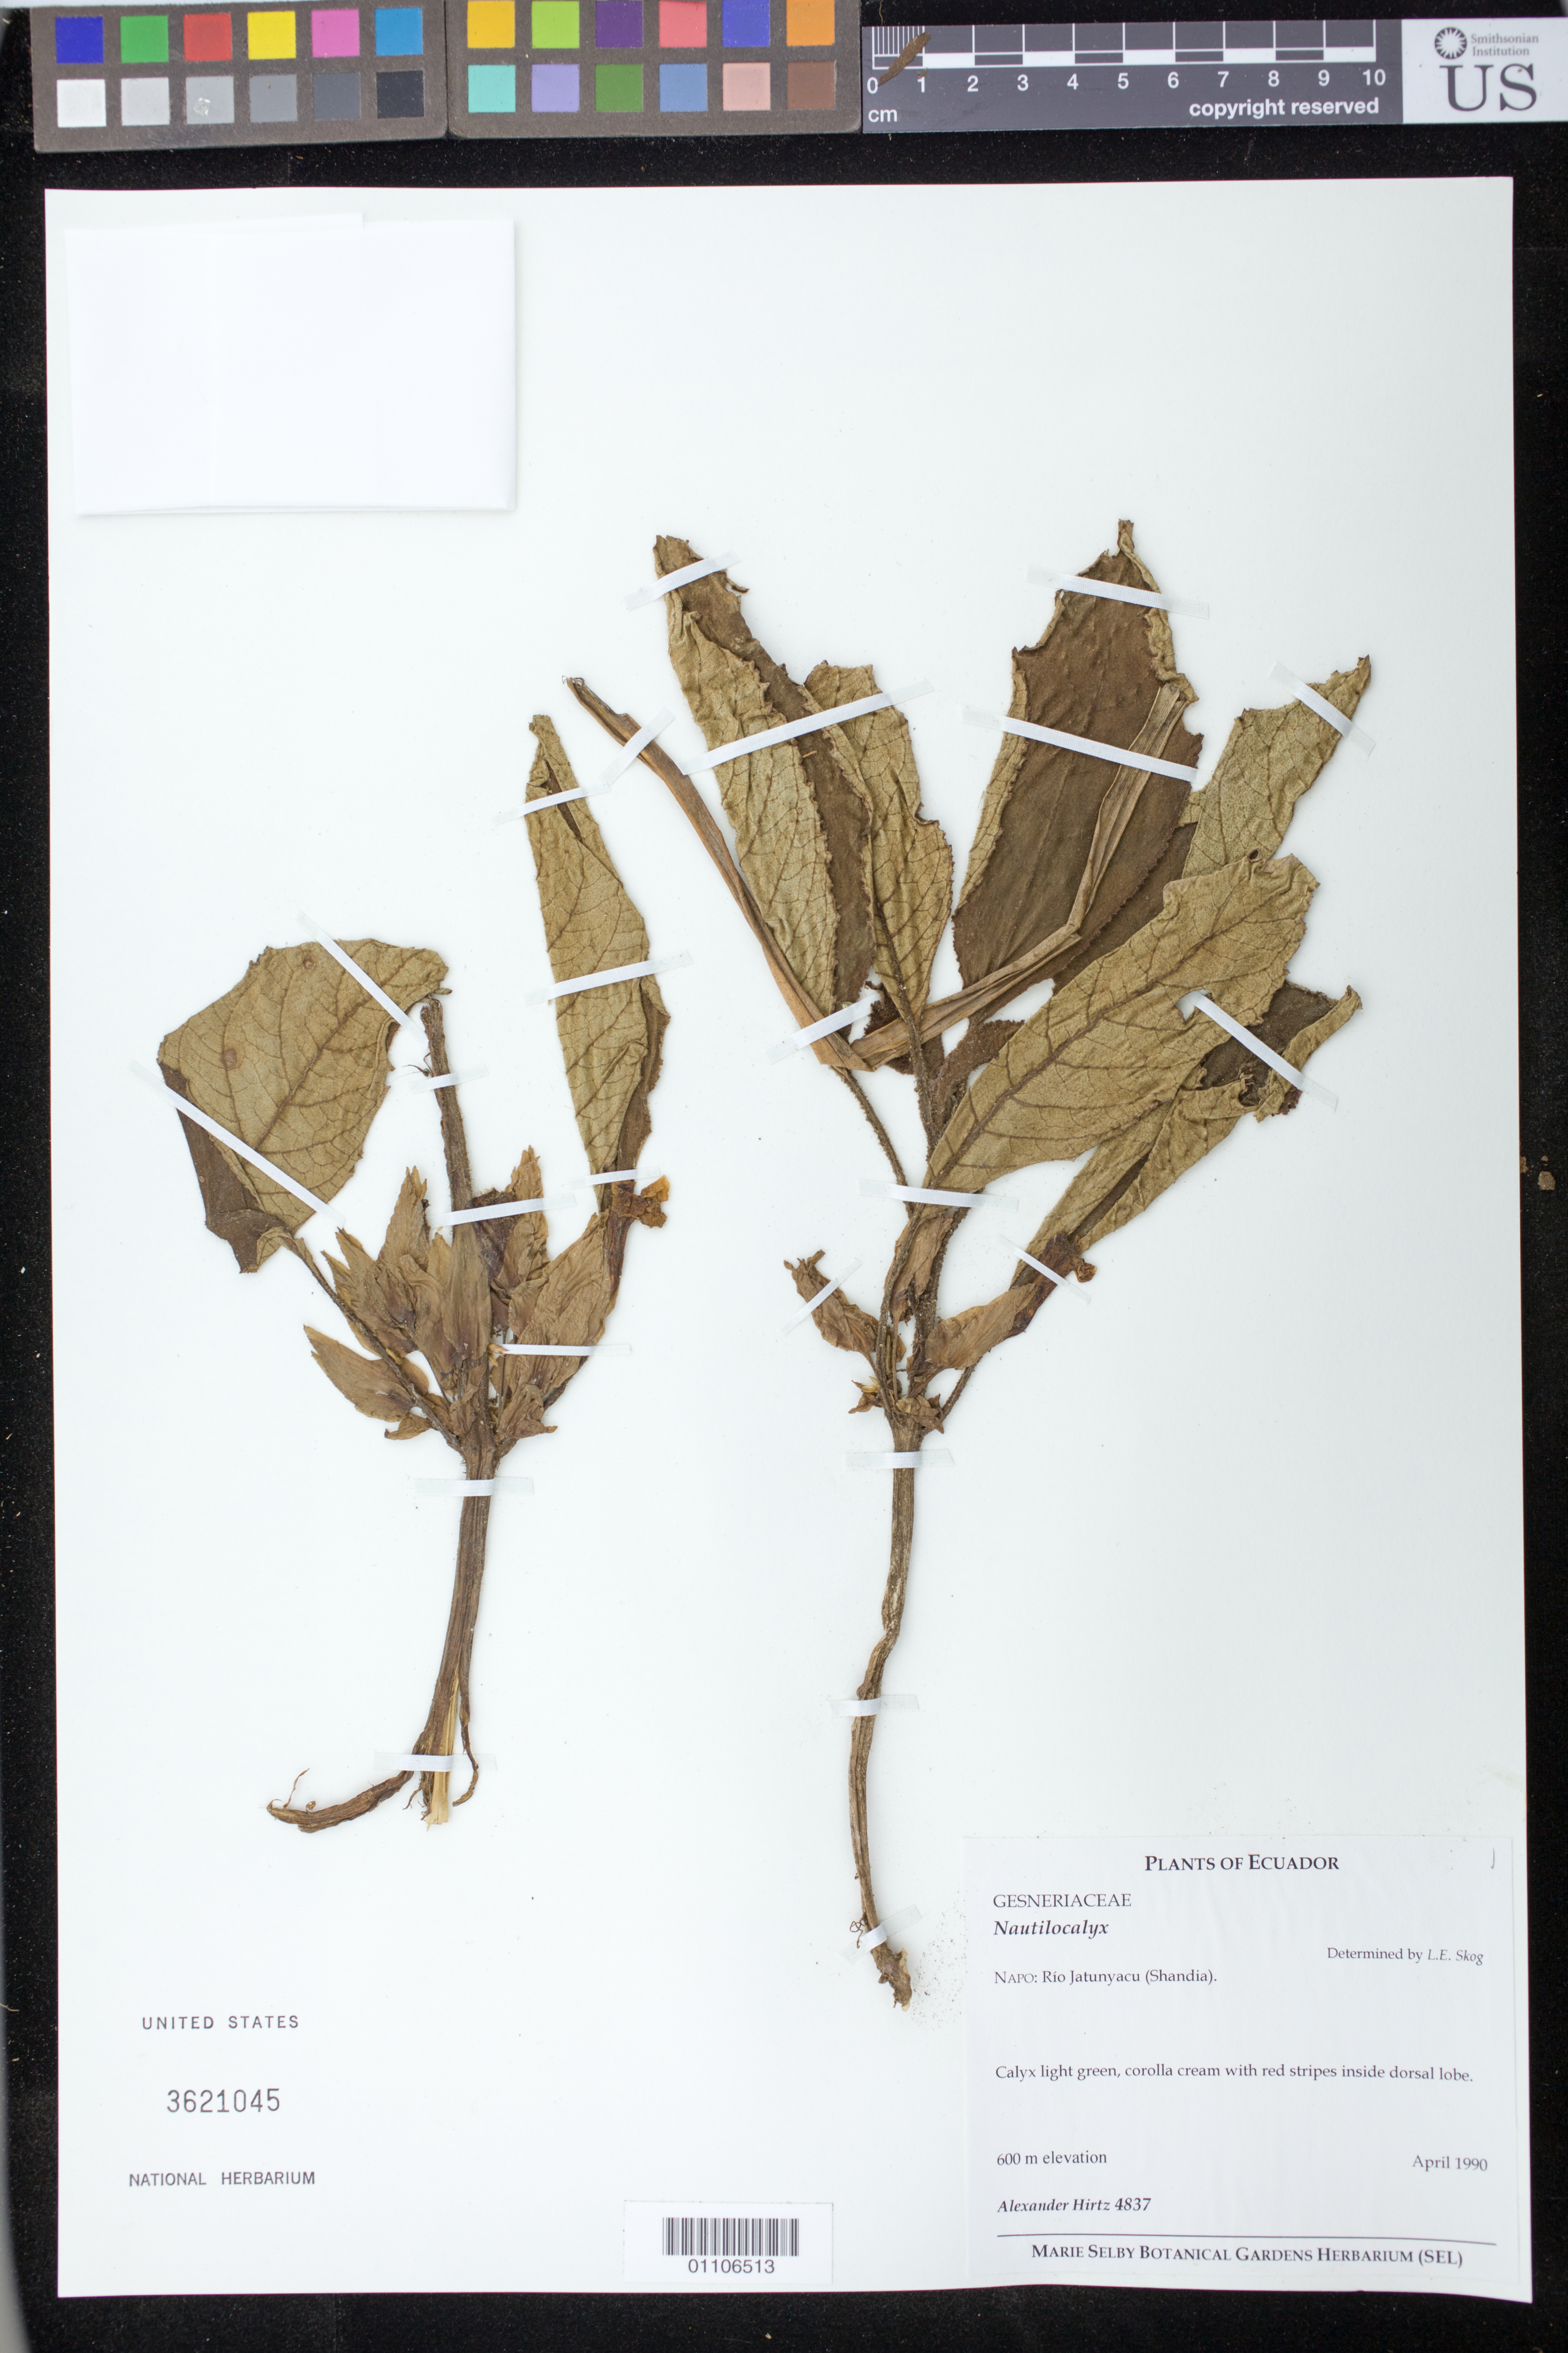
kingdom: Plantae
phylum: Tracheophyta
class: Magnoliopsida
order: Lamiales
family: Gesneriaceae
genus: Nautilocalyx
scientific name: Nautilocalyx sp.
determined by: Skog, Laurence E.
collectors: A. Hirtz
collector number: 4837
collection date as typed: Apr 1990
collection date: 1990-04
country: Ecuador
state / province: Napo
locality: Napo: Rio Jatunyacu (Shandia)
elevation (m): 600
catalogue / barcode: US 3621045